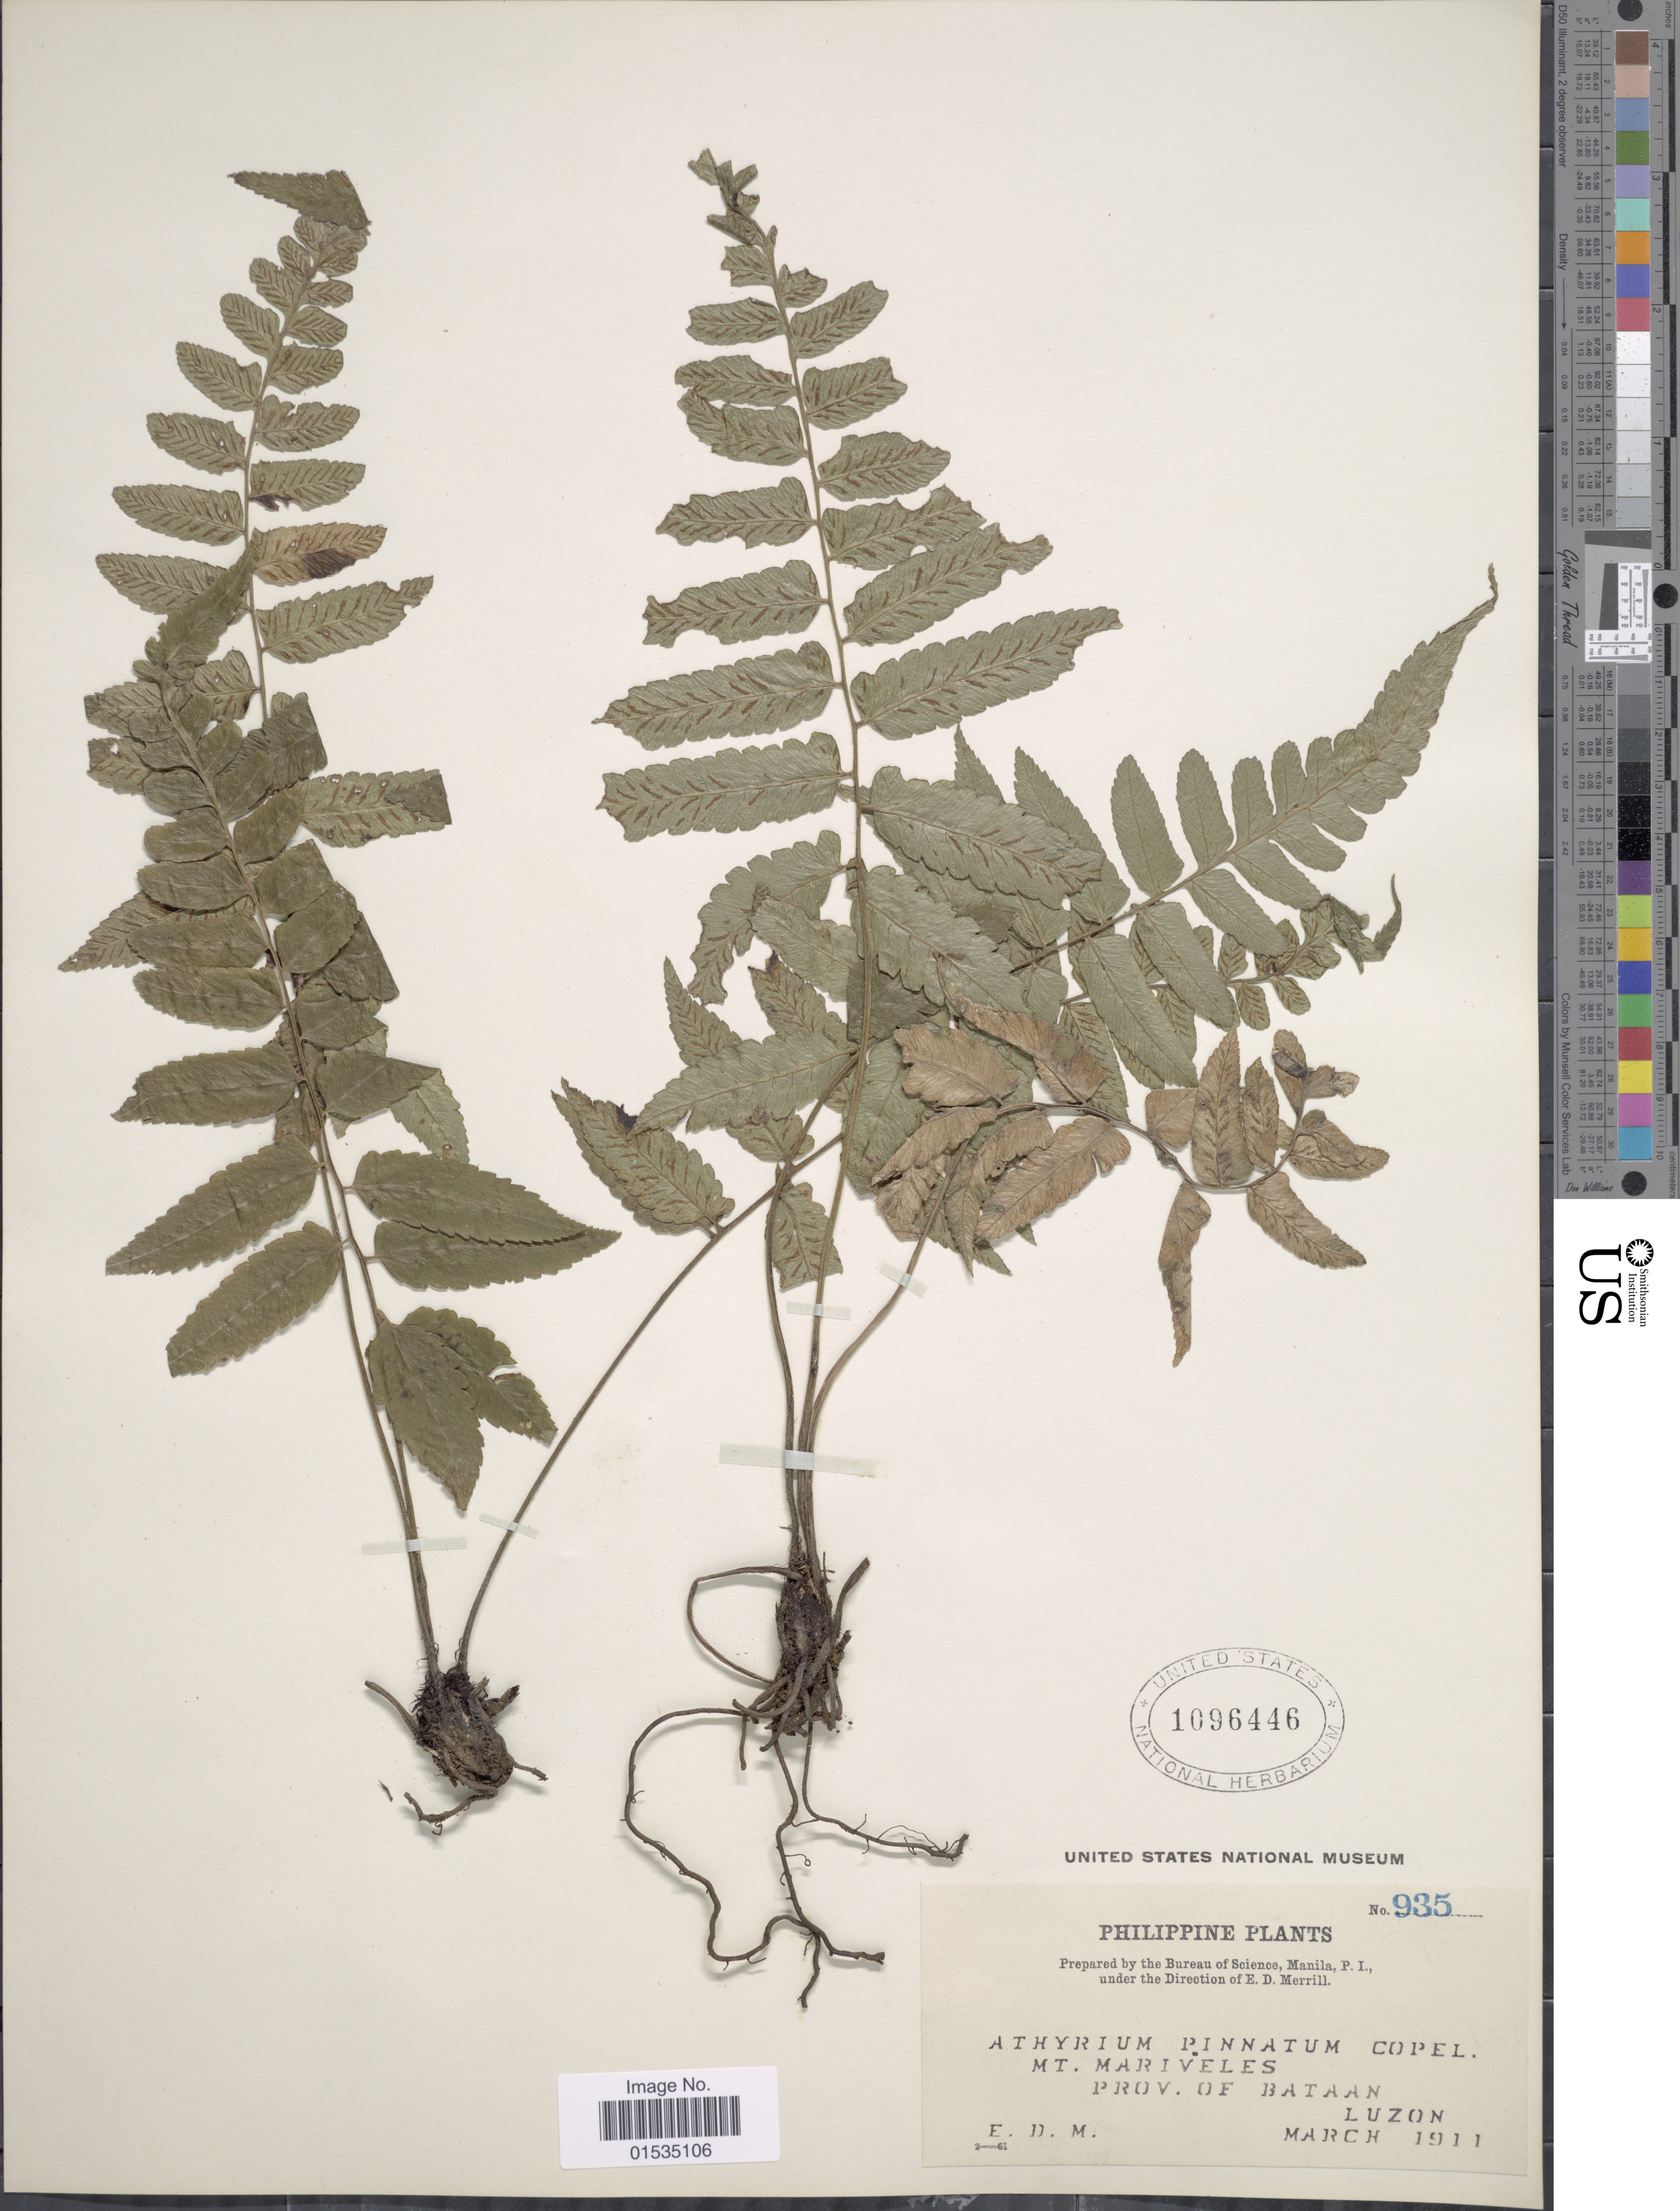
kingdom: Plantae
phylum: Tracheophyta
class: Polypodiopsida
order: Polypodiales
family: Athyriaceae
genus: Diplazium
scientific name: Diplazium petiolare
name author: C. Presl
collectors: E. D. Merrill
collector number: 935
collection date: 1911-03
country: Philippines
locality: Mt. Mariveles, Prov. of Bataan, Luzon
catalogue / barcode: US 1096446